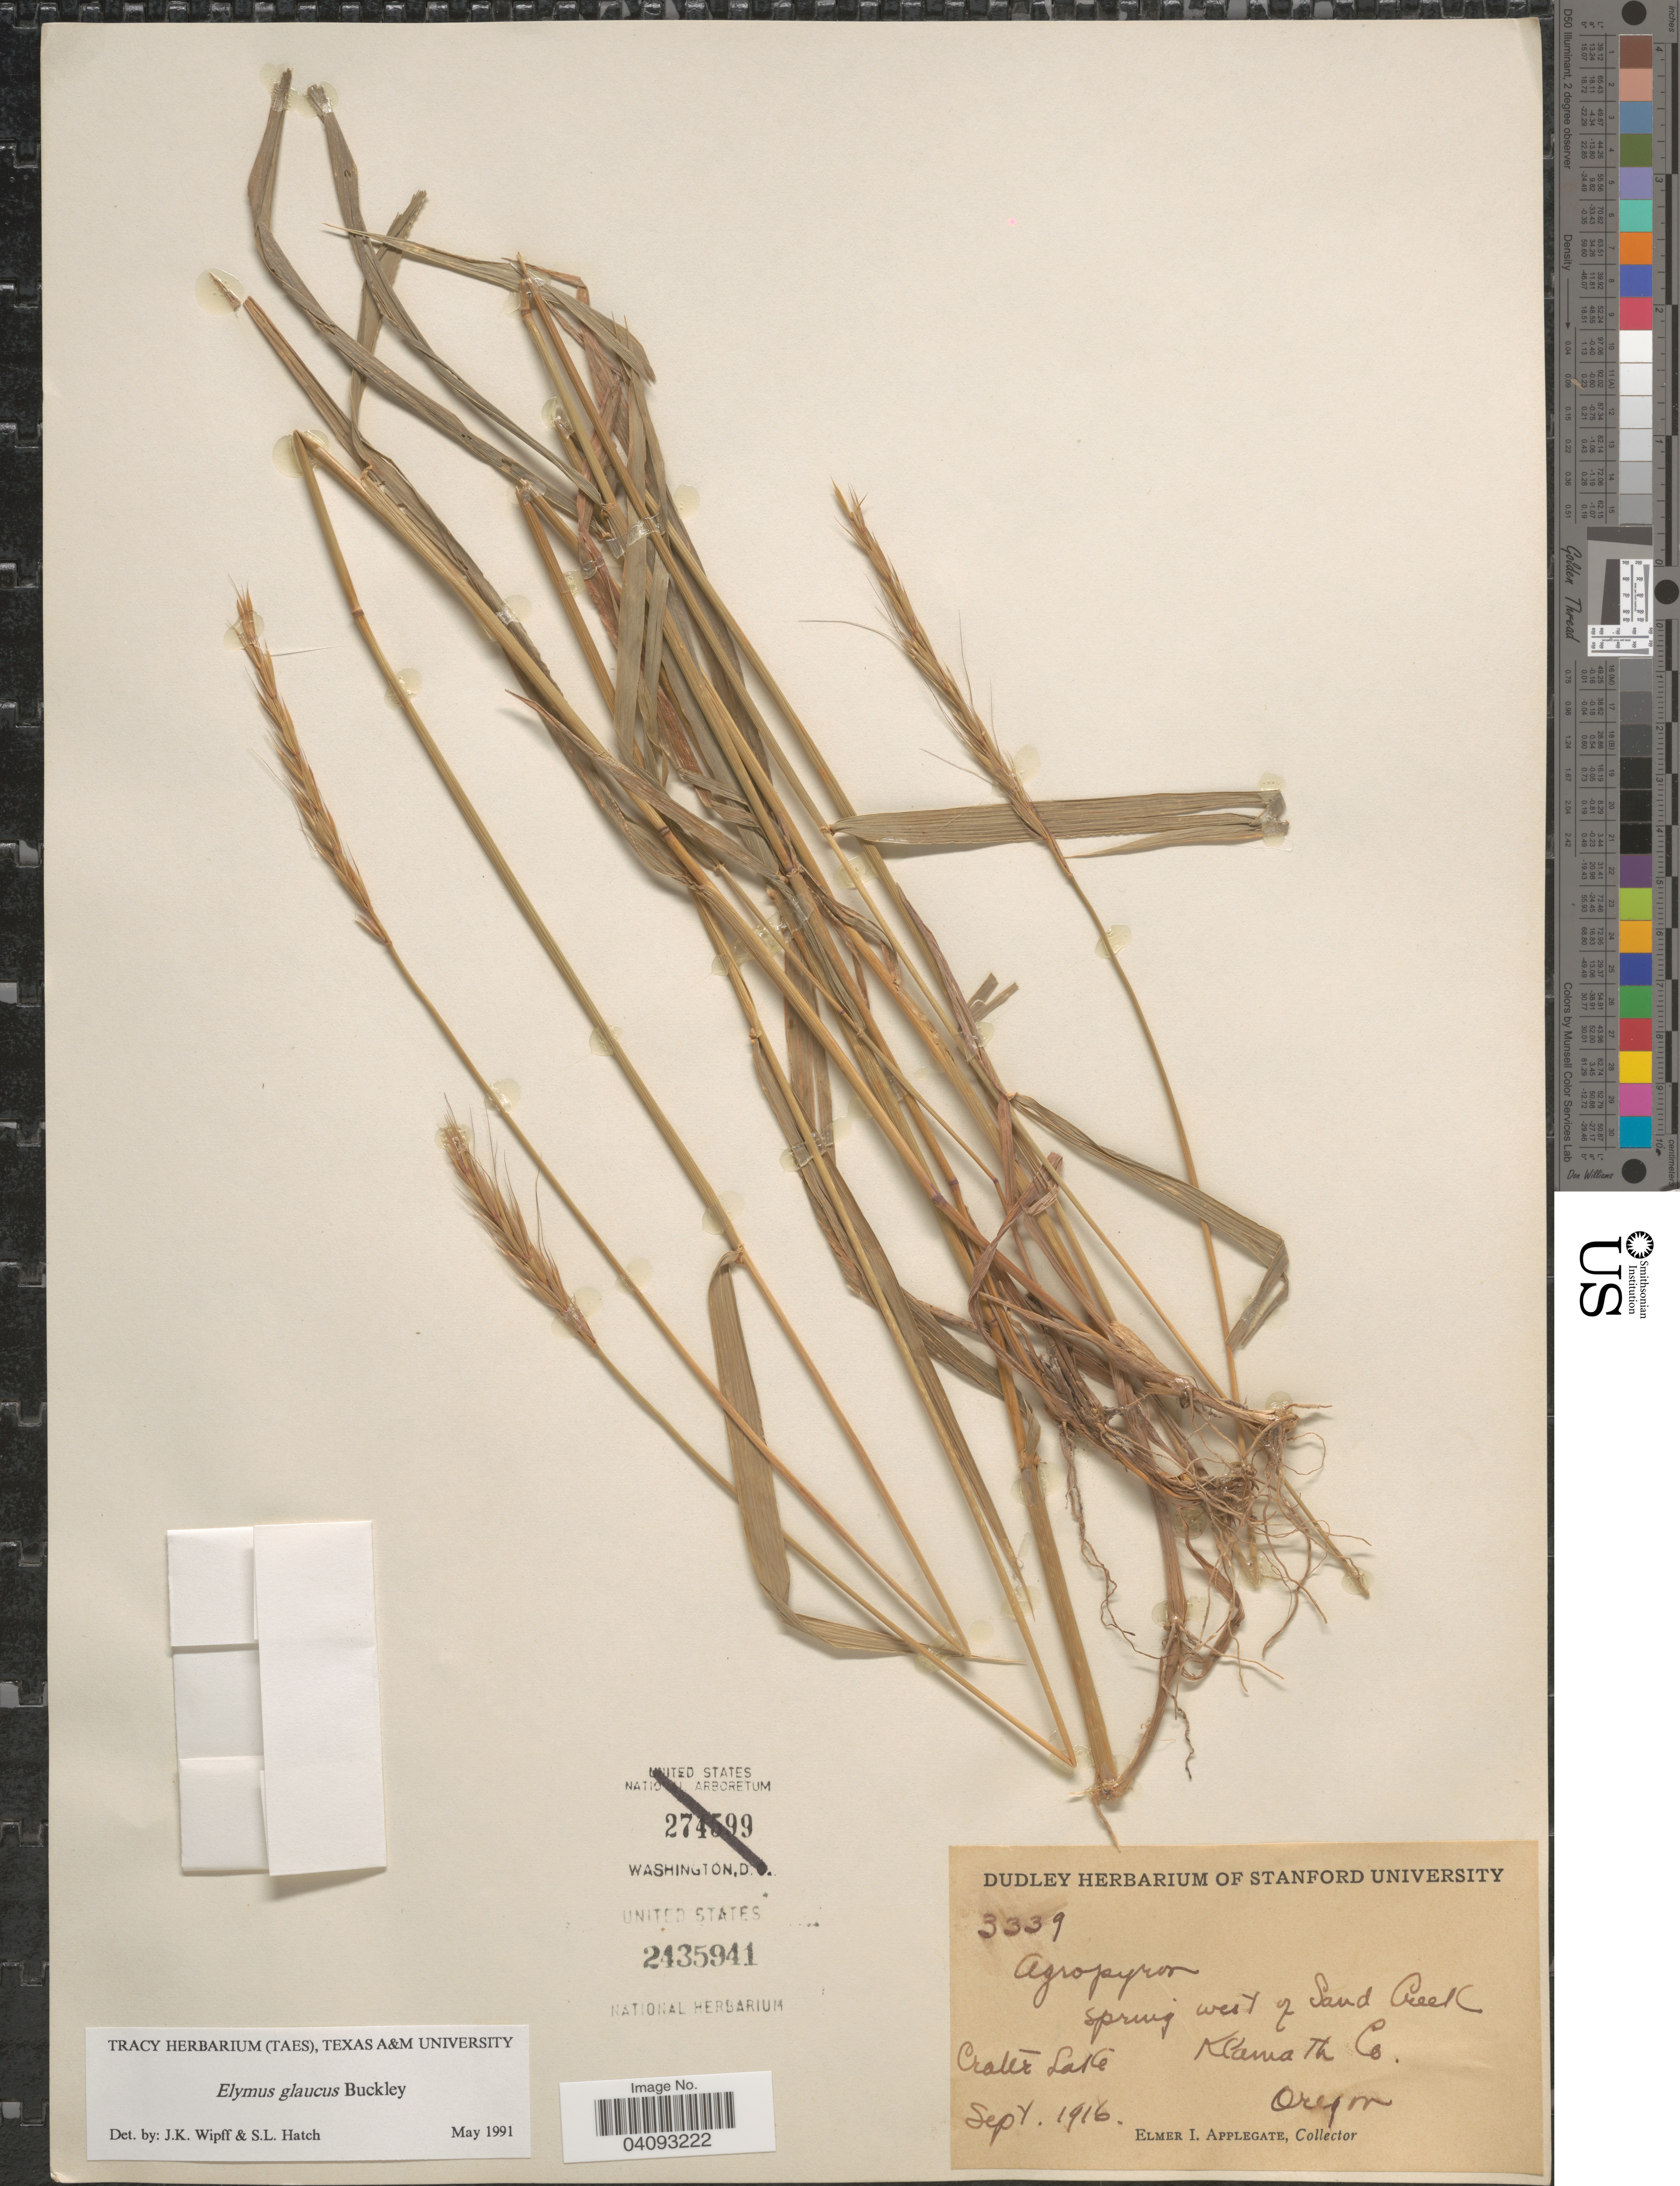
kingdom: Plantae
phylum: Tracheophyta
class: Liliopsida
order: Poales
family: Poaceae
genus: Elymus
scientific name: Elymus glaucus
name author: Buckley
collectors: E. I. Applegate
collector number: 3339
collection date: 1916-09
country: United States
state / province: Oregon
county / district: Klamath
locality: Spring west of Sand Creek. Crater Lake. Klamath Co.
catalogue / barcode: US 2435941